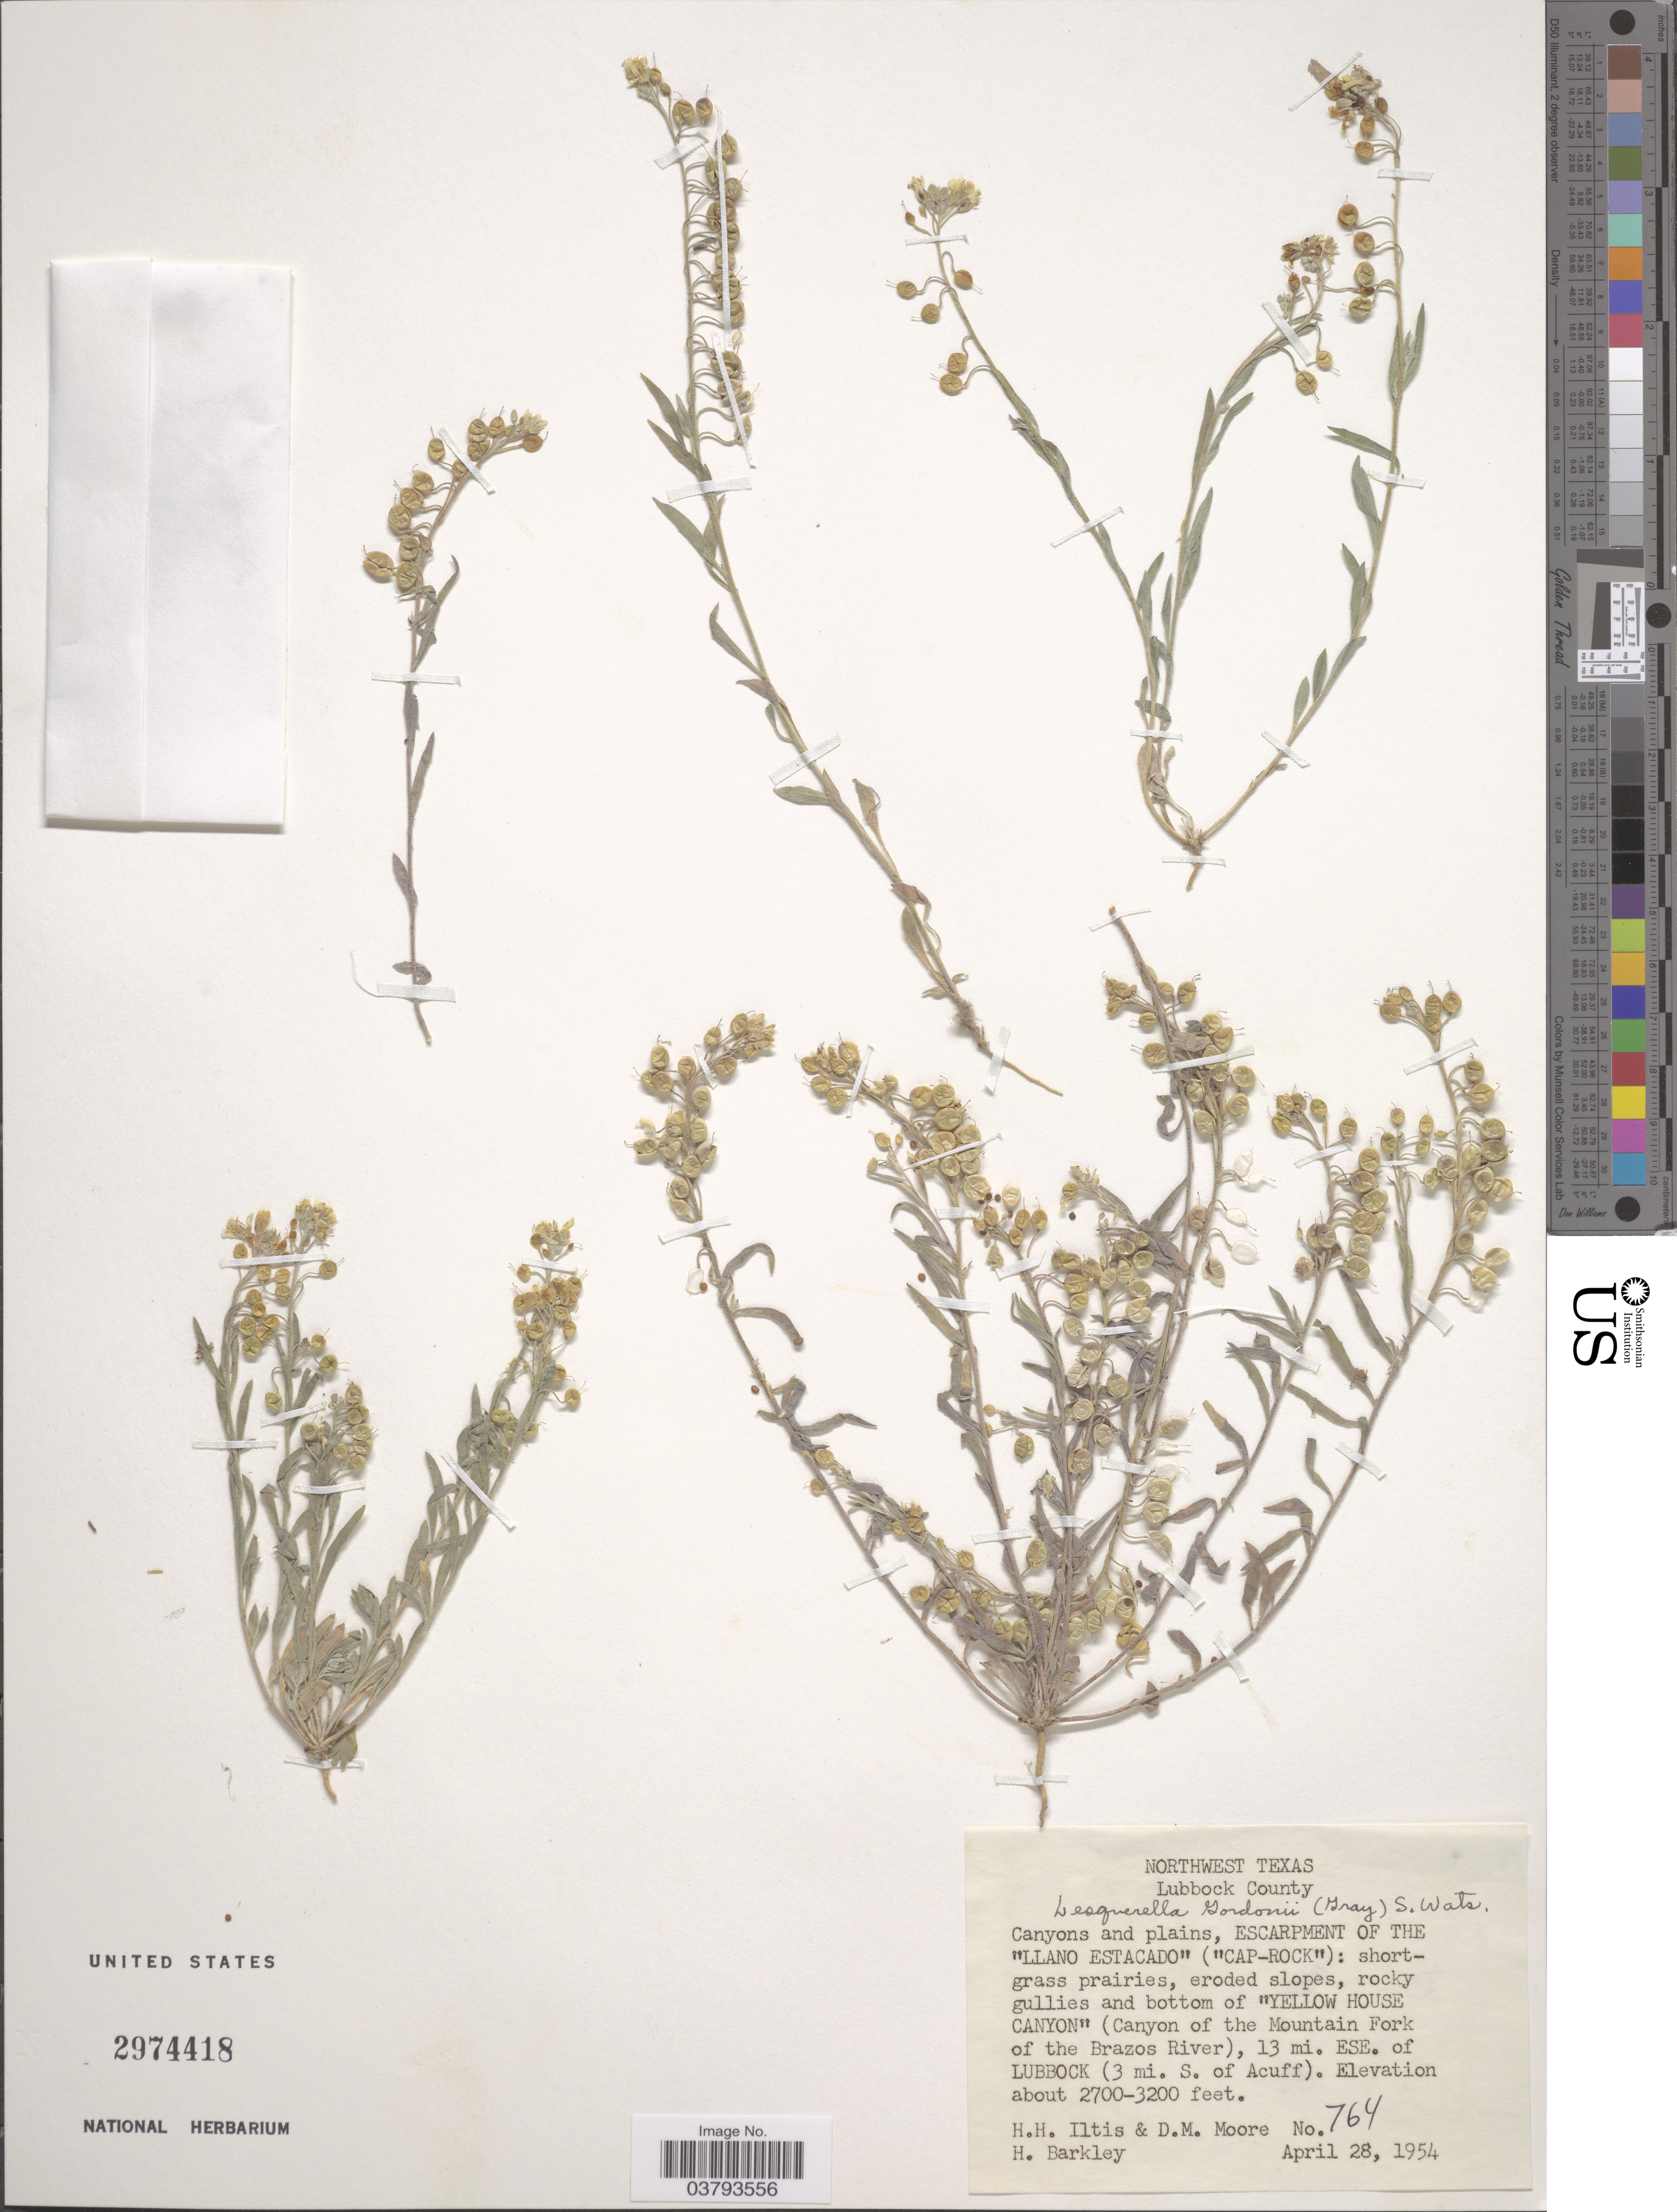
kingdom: Plantae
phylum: Tracheophyta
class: Magnoliopsida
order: Brassicales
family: Brassicaceae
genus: Lesquerella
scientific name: Lesquerella gordonii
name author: (A. Gray) S. Watson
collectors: H. H. Iltis, D. Moore & H. Barkley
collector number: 764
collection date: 1954-04-28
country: United States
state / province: Texas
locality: Northwest Texas. Lubbock County. Canyons and plains, Escarpment of the "Llano Estacado" ("Cap-Rock"). Bottom of "Yellow House Canyon" (Canyon of the Mountain Fork of the Brazos River), 13 mi. ESE. of Lubbock (3 mi. S. of Acuff).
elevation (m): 823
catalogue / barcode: US 2974418